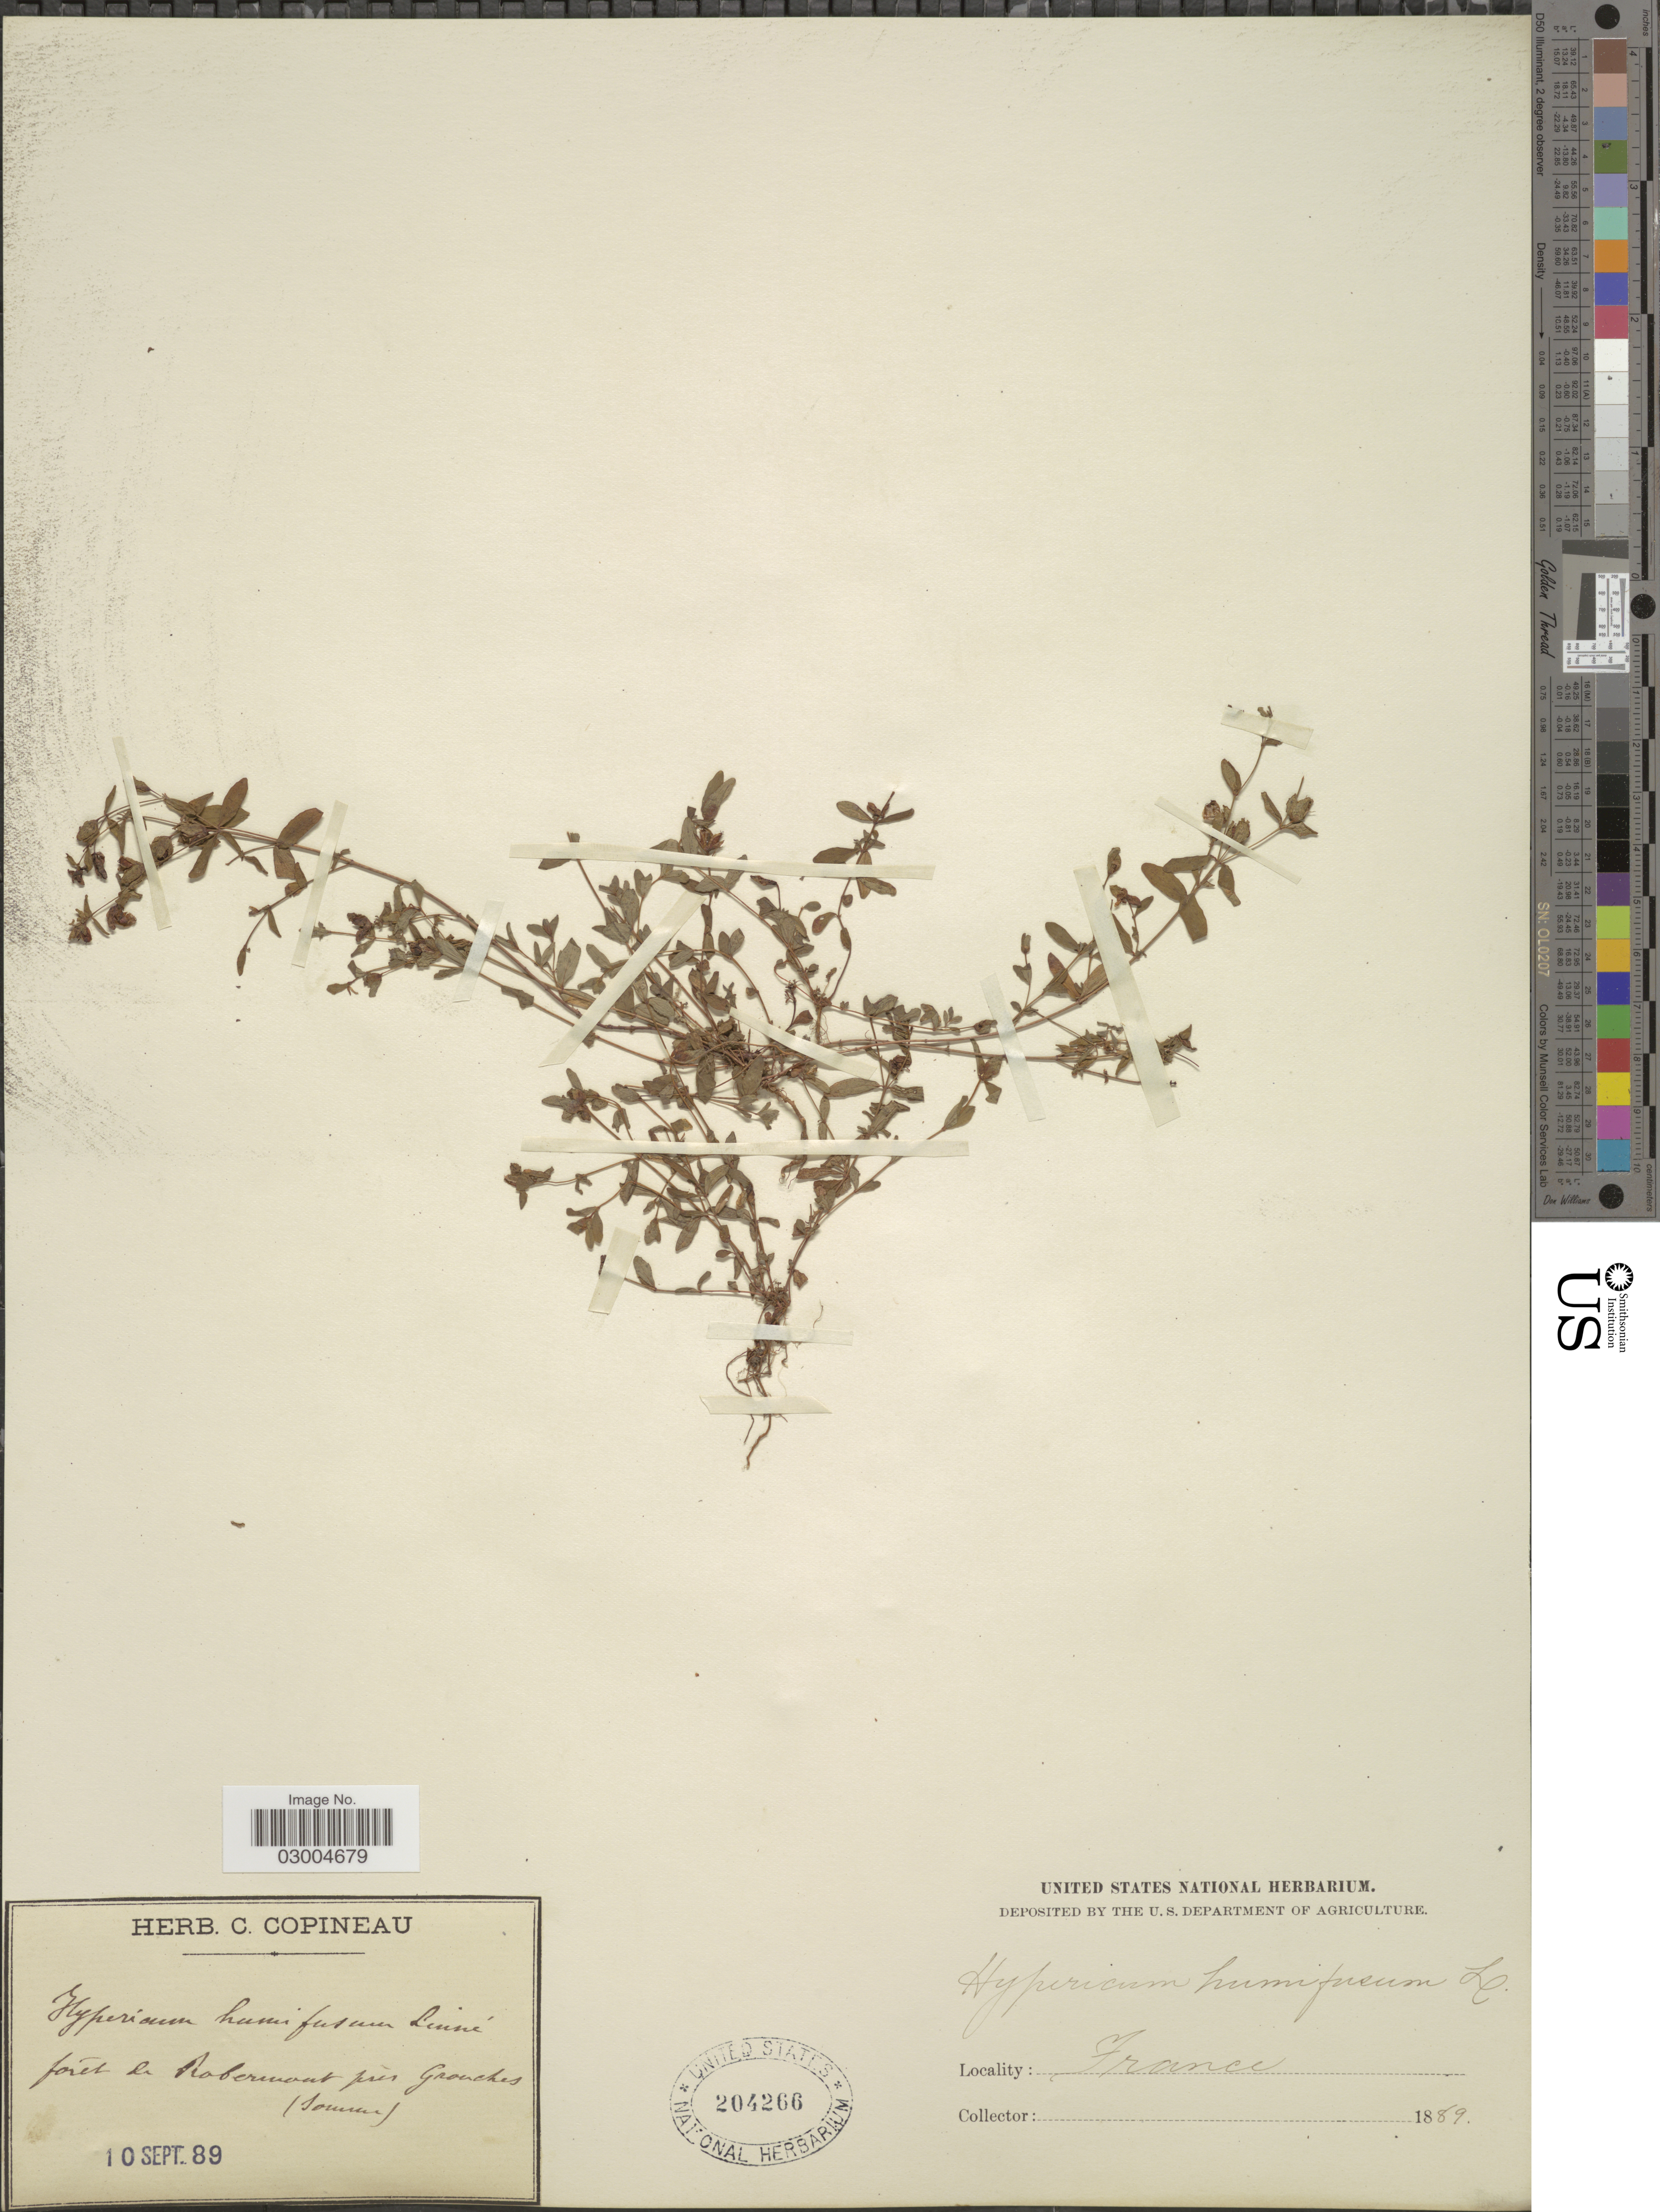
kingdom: Plantae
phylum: Tracheophyta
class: Magnoliopsida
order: Malpighiales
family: Hypericaceae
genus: Hypericum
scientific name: Hypericum humifusum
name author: L.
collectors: ex herb. C. Copineau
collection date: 1889-09-10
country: France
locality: Forêt de Robermont prés Grouches (Somme).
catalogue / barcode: US 204266